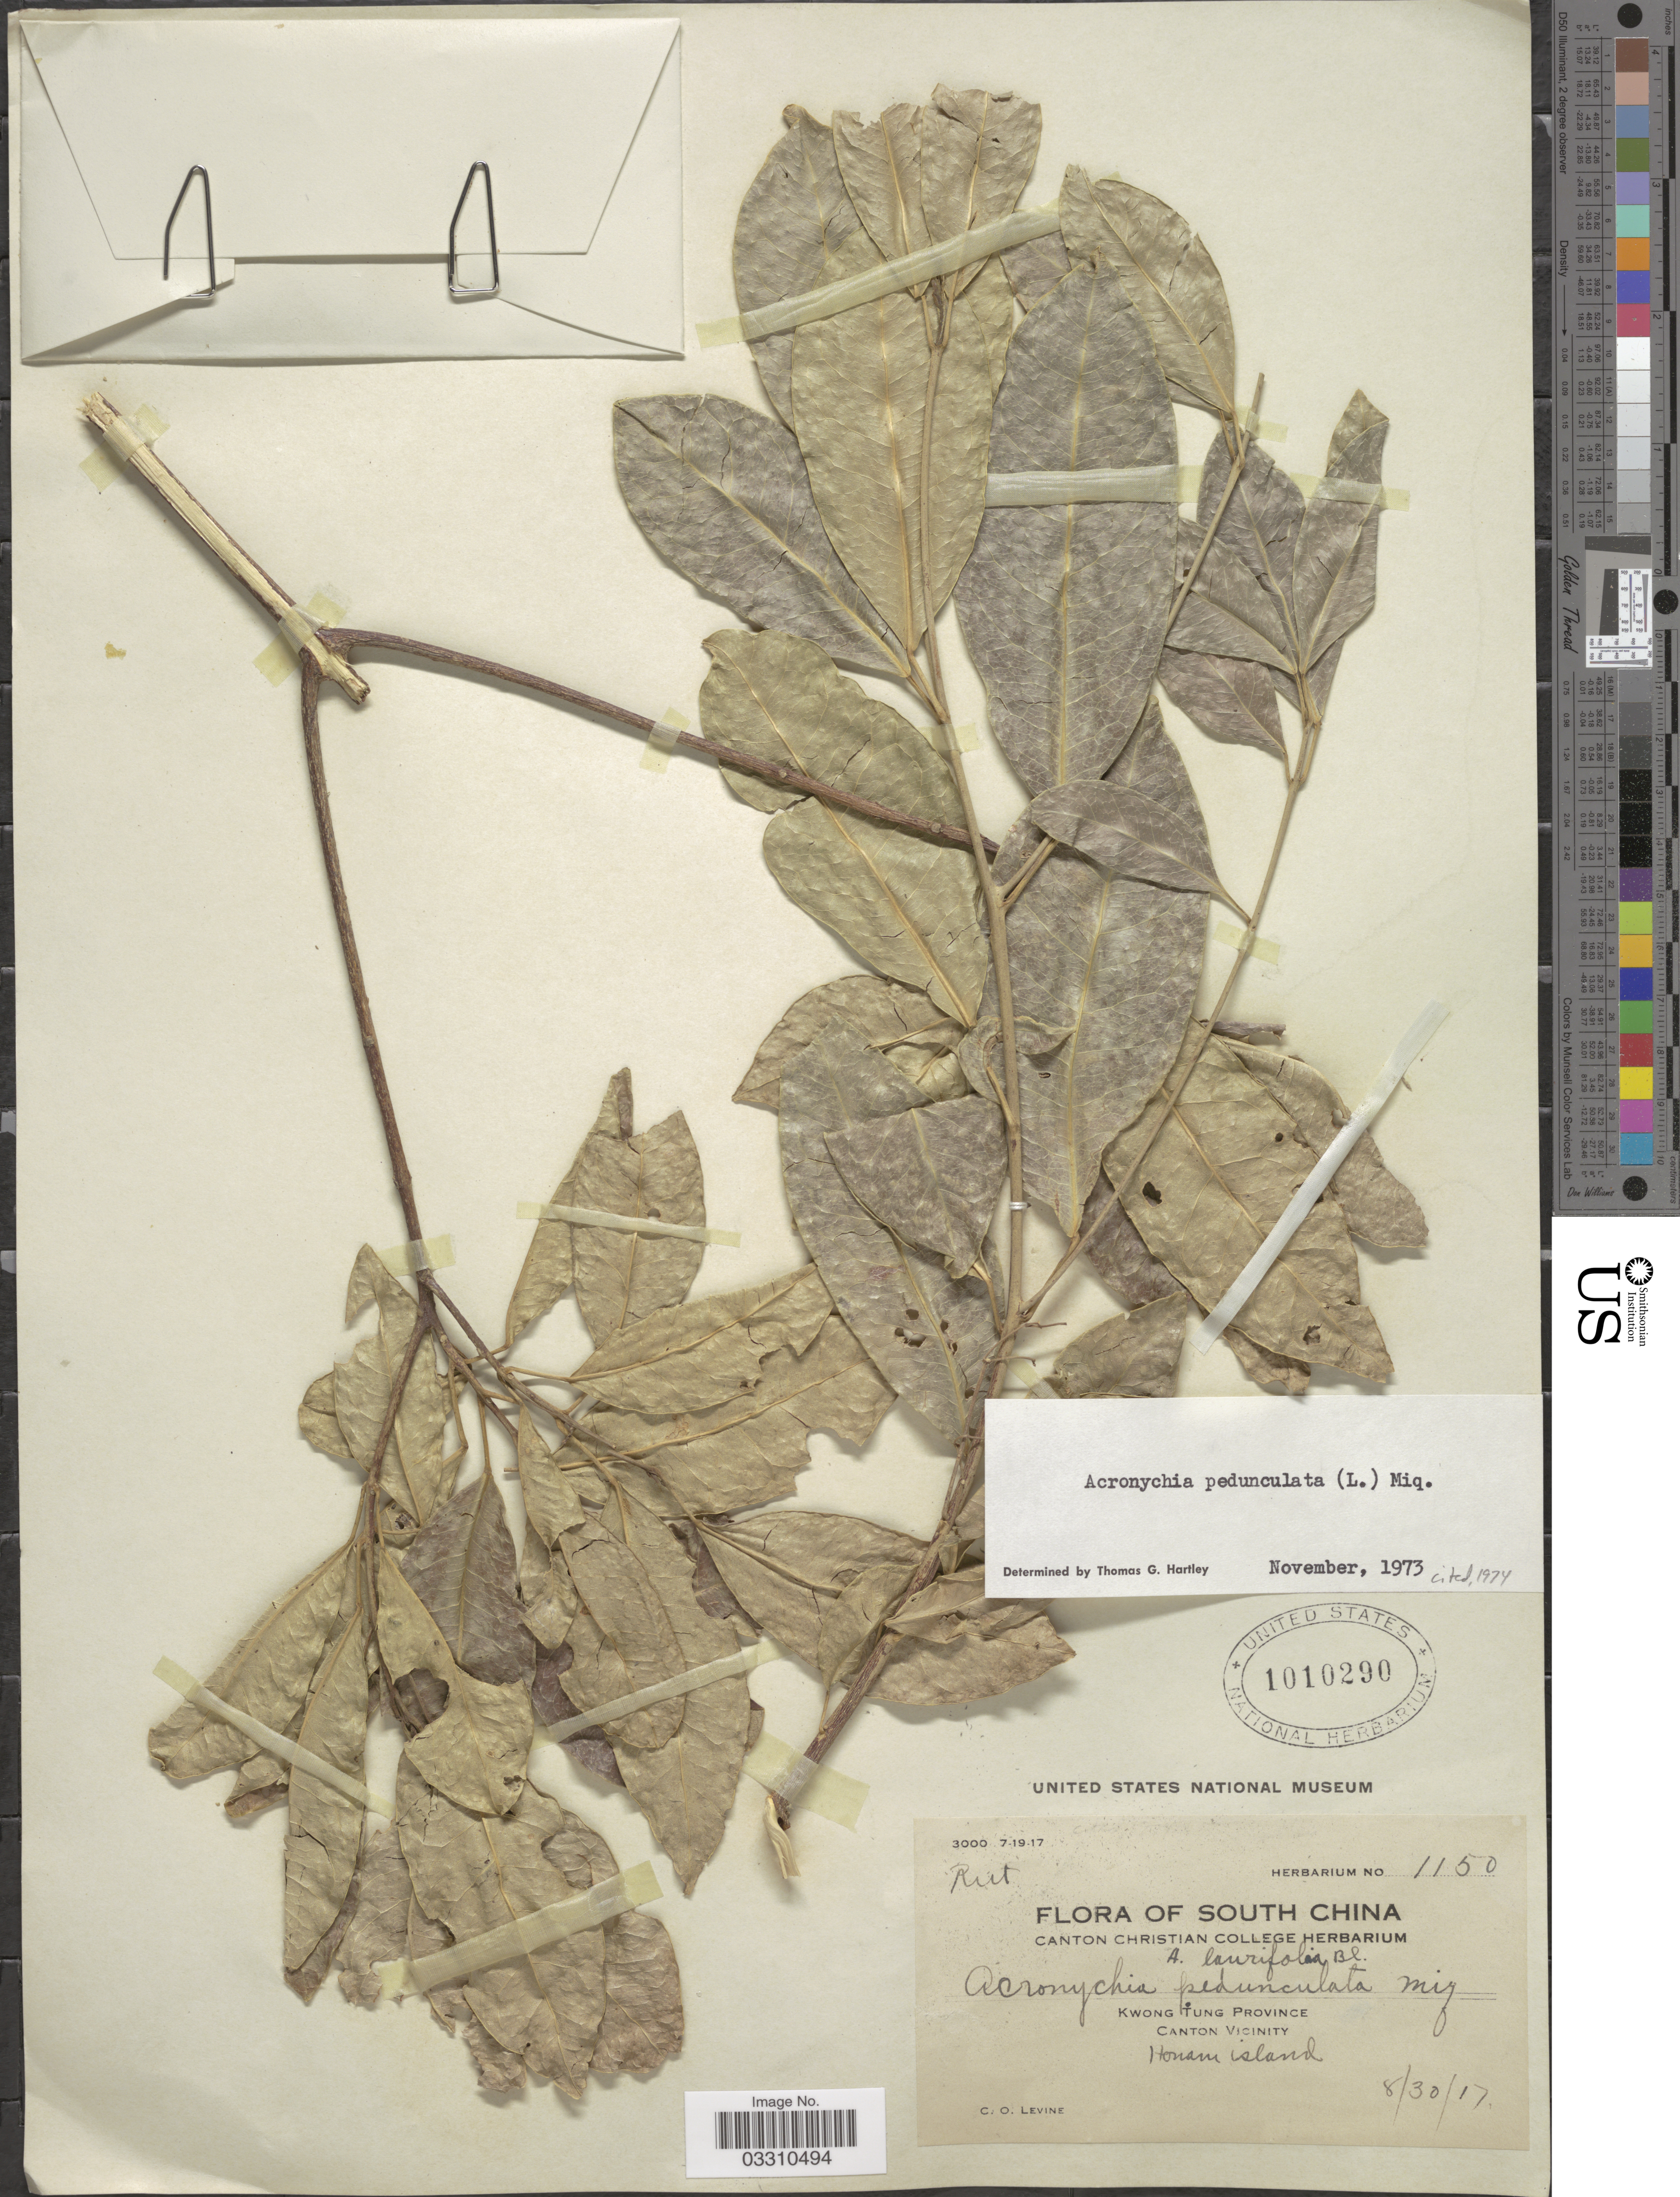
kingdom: Plantae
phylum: Tracheophyta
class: Magnoliopsida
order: Sapindales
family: Rutaceae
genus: Acronychia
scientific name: Acronychia pedunculata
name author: (L.) Miq.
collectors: C. O. Levine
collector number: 1150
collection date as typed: Transcribed d/m/y: 30/8/17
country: China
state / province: Guangdong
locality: South China, Kwong Tung Province, Canton Vicinity, Honam island.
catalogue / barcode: US 1010290